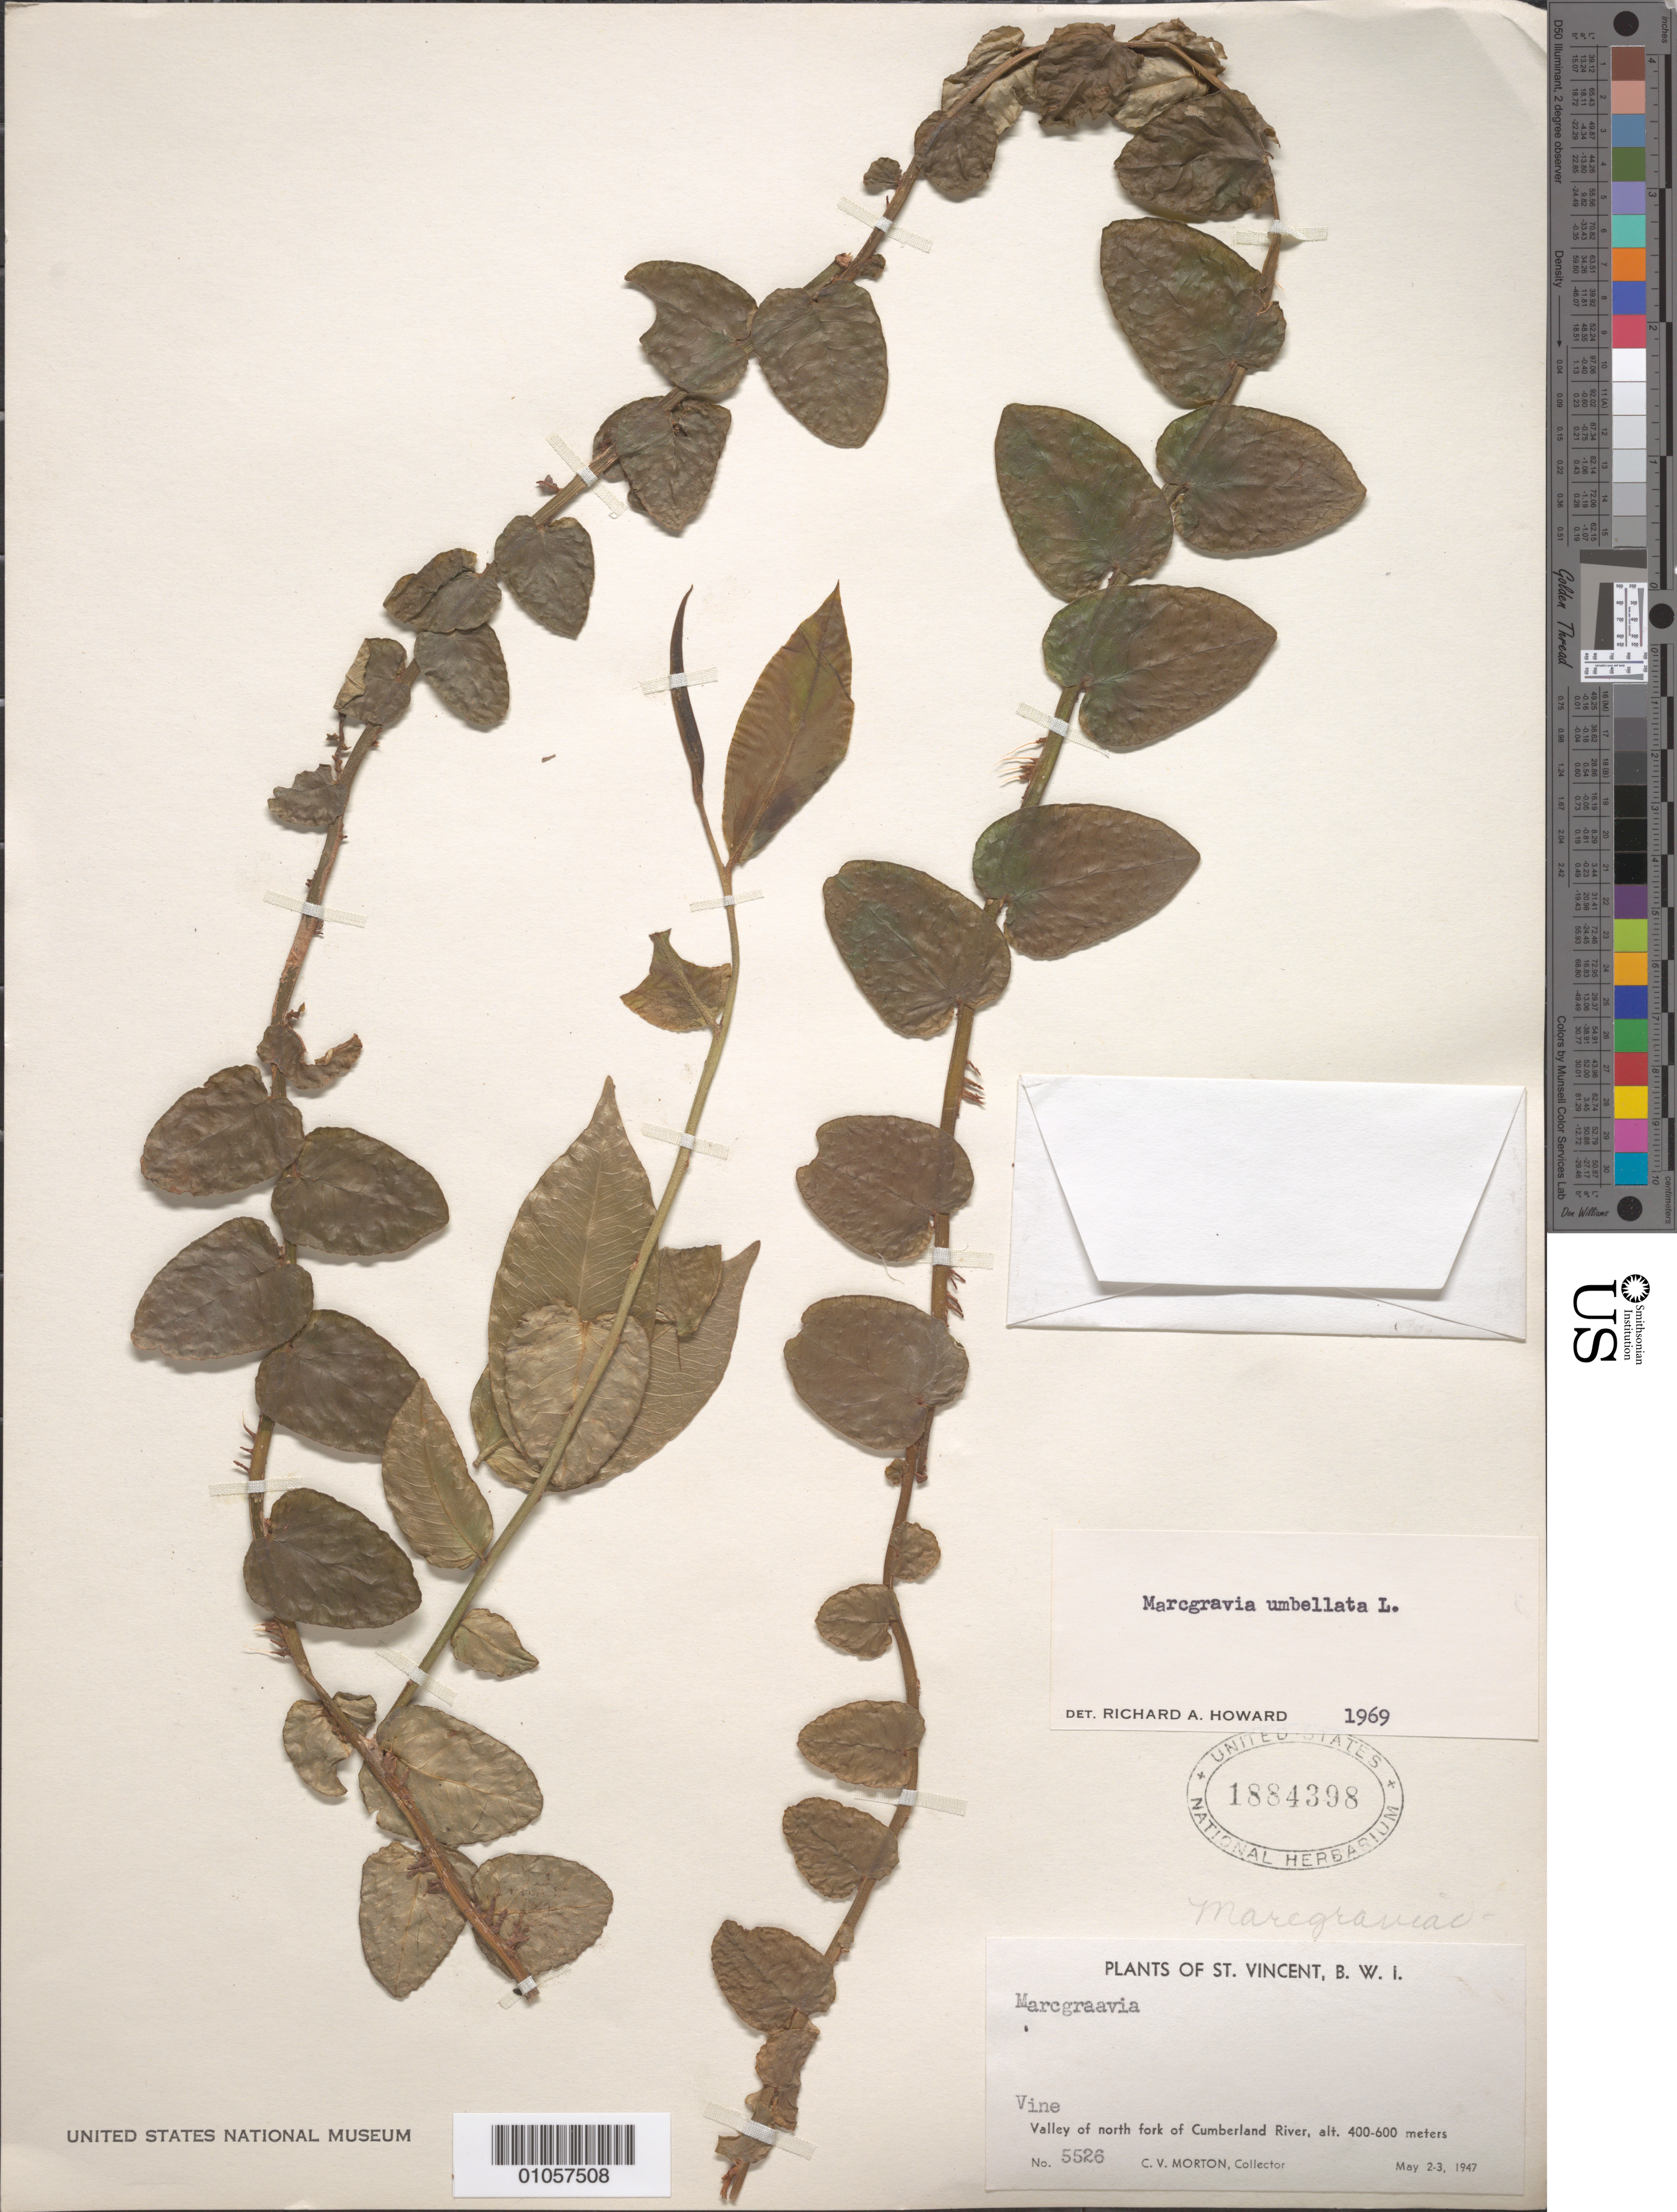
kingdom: Plantae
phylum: Tracheophyta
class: Magnoliopsida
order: Ericales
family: Marcgraviaceae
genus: Marcgravia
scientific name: Marcgravia umbellata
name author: L.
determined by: Howard, R. A.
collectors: C. V. Morton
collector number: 5526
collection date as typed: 02 May 1947 to 03 May 1947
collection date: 1947-05-02/1947-05-03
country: St. Vincent - Grenadines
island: St. Vincent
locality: Cumberland River, valley of N fork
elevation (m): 400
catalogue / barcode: US 1884398